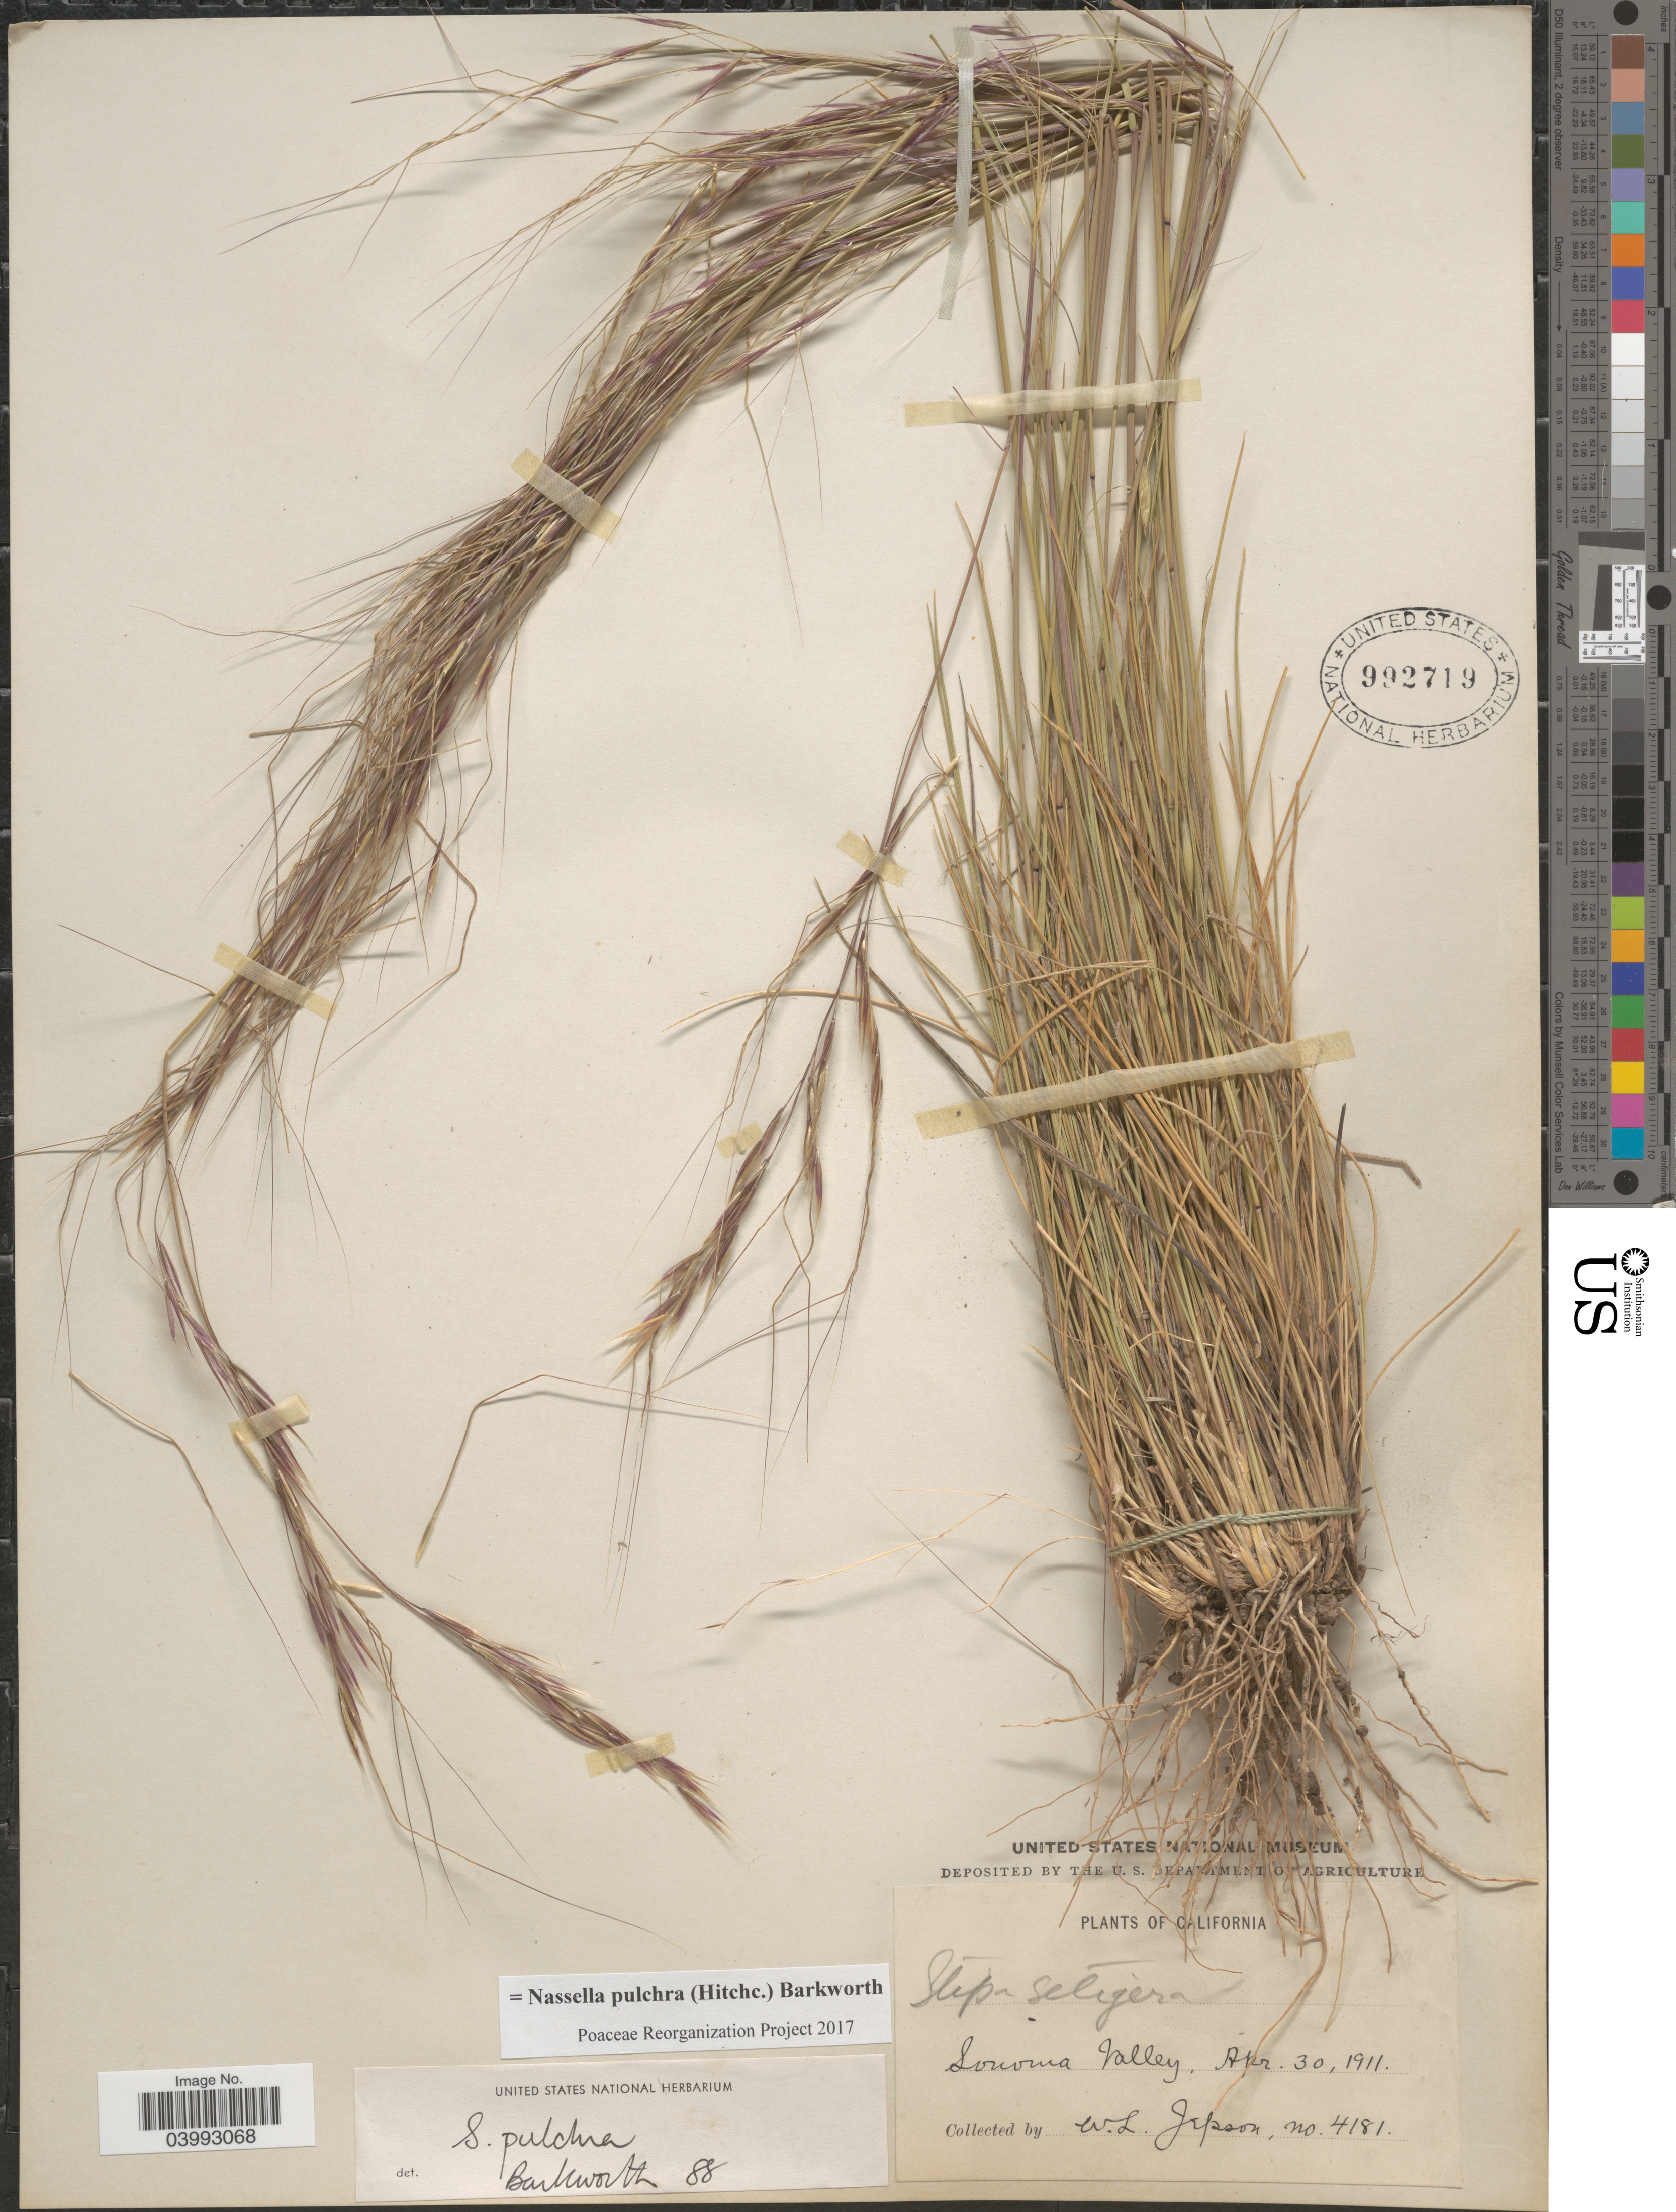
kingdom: Plantae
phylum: Tracheophyta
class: Liliopsida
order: Poales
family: Poaceae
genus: Nassella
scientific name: Nassella pulchra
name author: (Hitchc.) Barkworth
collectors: W. L. Jepson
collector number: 4181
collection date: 1911-04-30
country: United States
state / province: California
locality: Sonoma Valley.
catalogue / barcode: US 992719